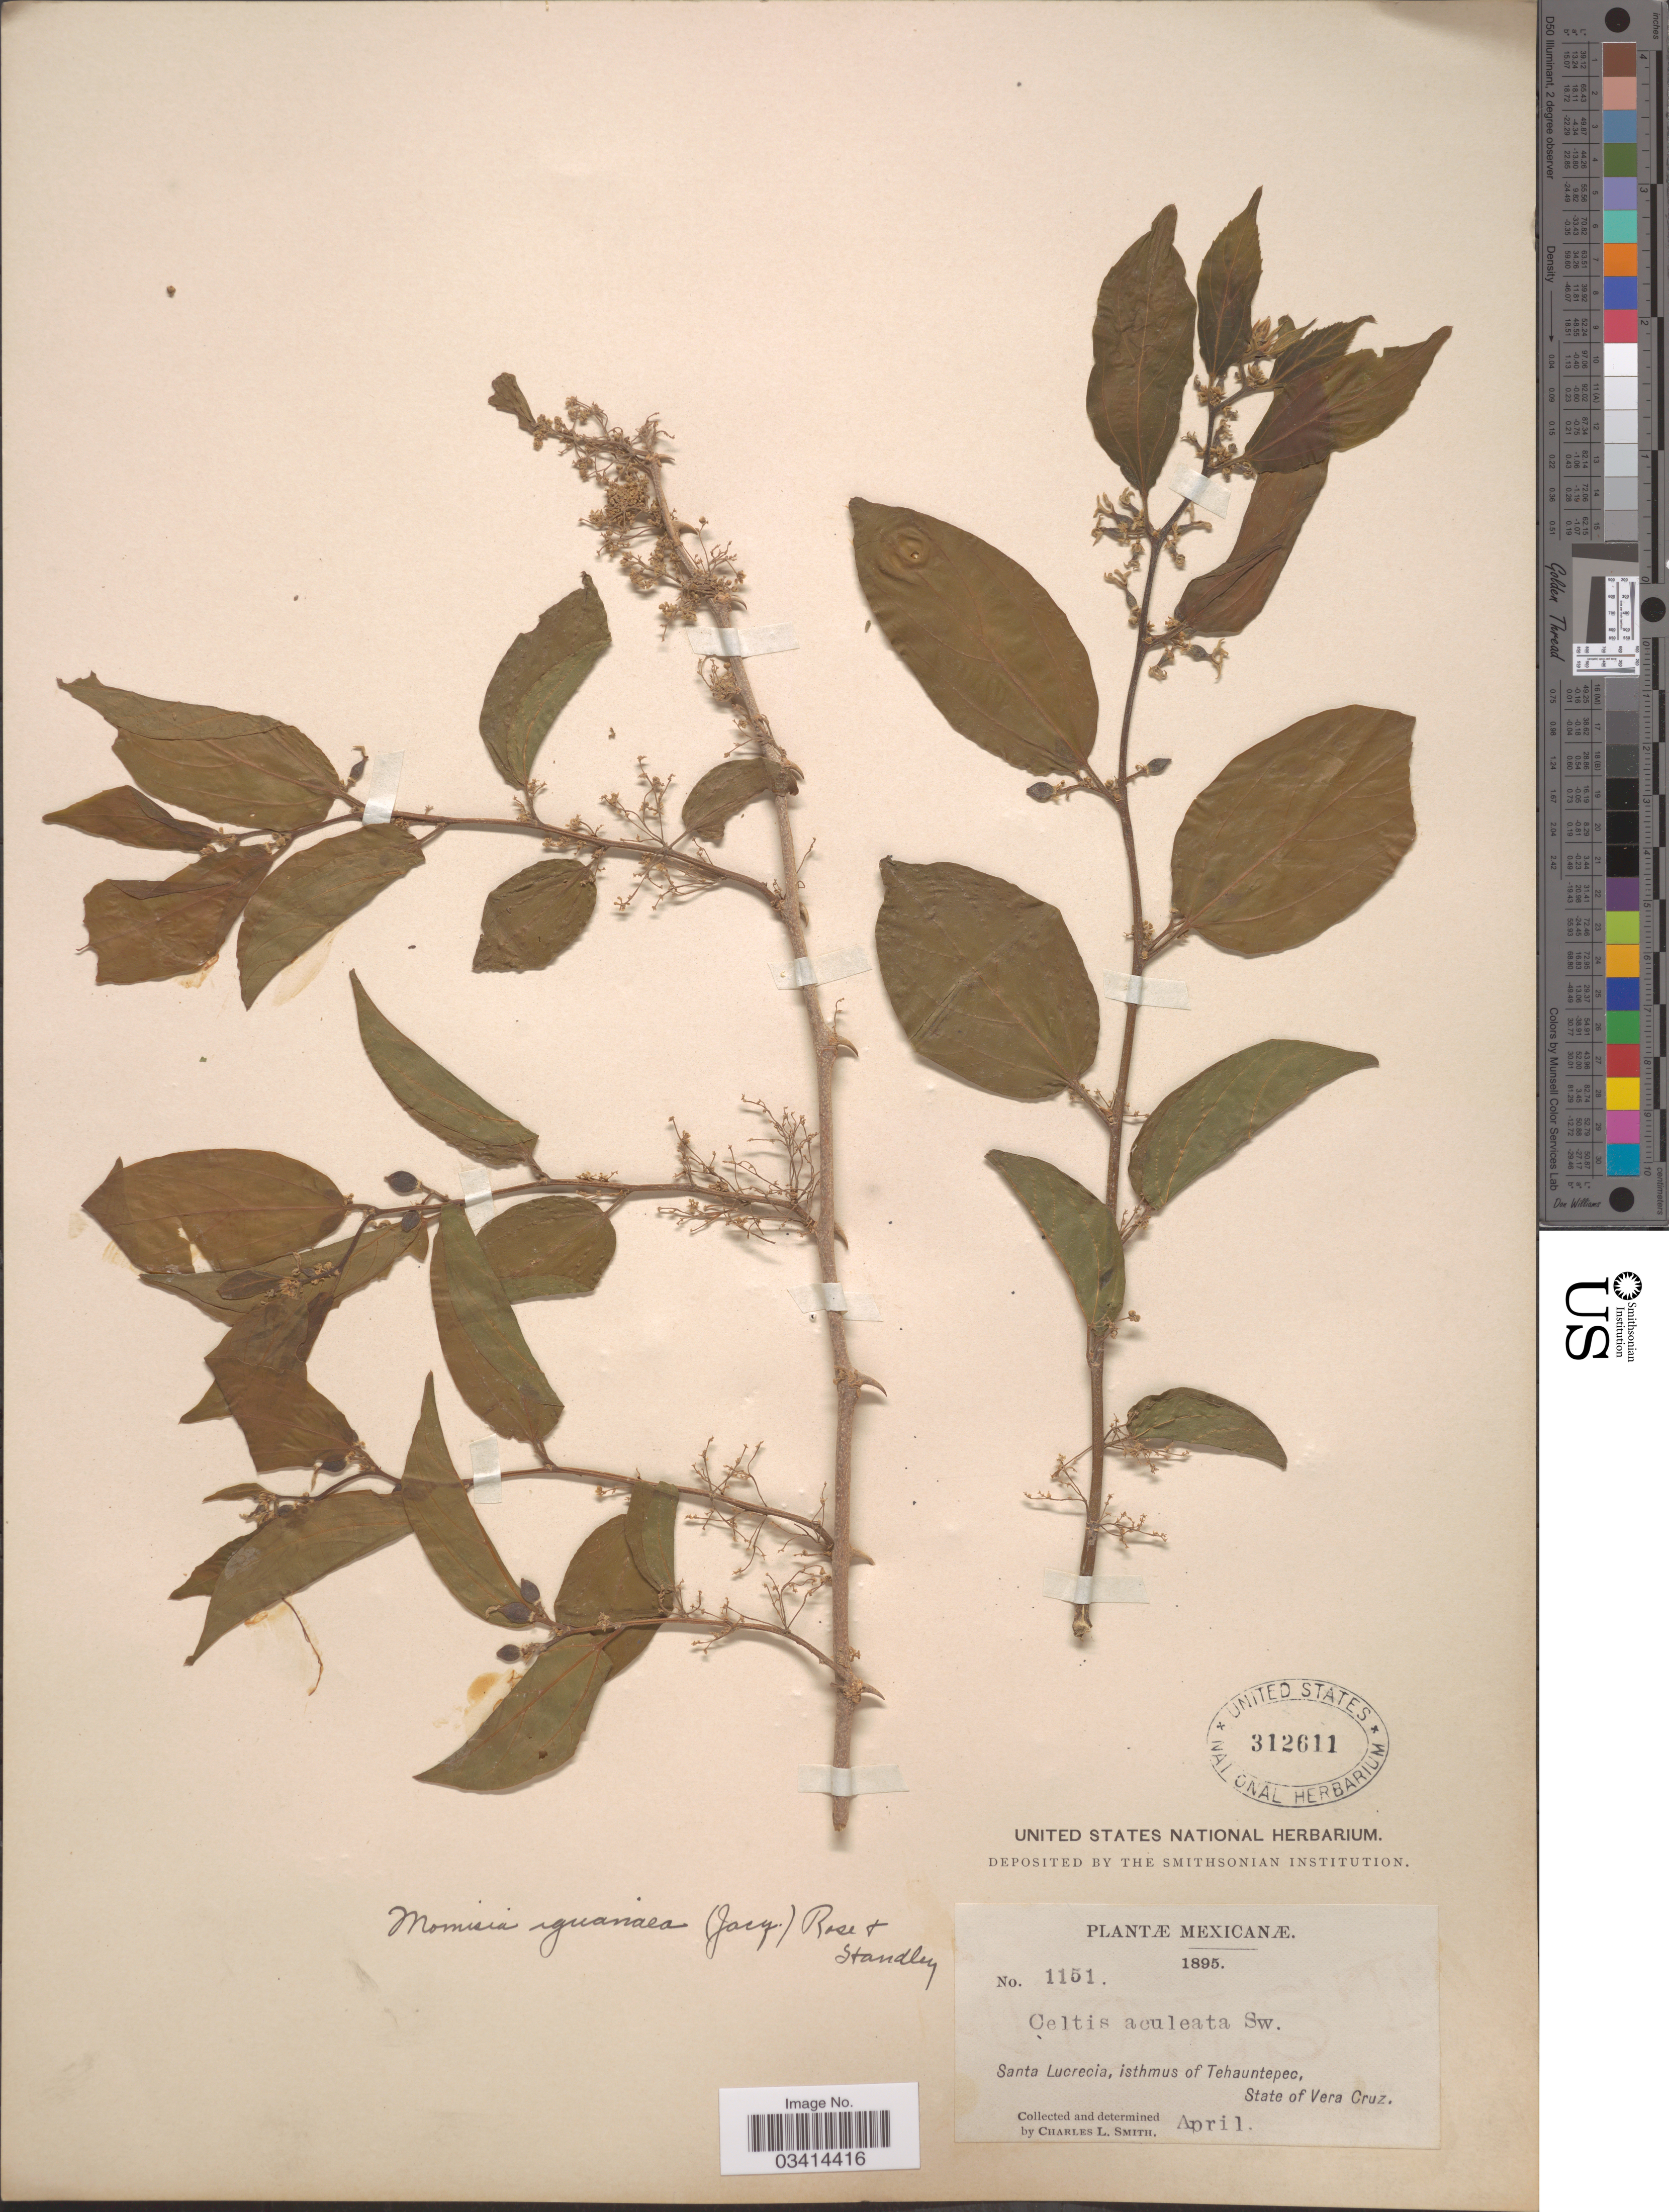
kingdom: Plantae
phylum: Tracheophyta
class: Magnoliopsida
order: Rosales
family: Cannabaceae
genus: Celtis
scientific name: Celtis iguanaea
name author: (Jacq.) Sarg.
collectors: C. L. Smith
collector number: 1151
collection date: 1895-04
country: Mexico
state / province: Veracruz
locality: Santa Lucrecia, isthmus of Tehauntepec, State of Vera Cruz.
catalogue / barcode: US 312611